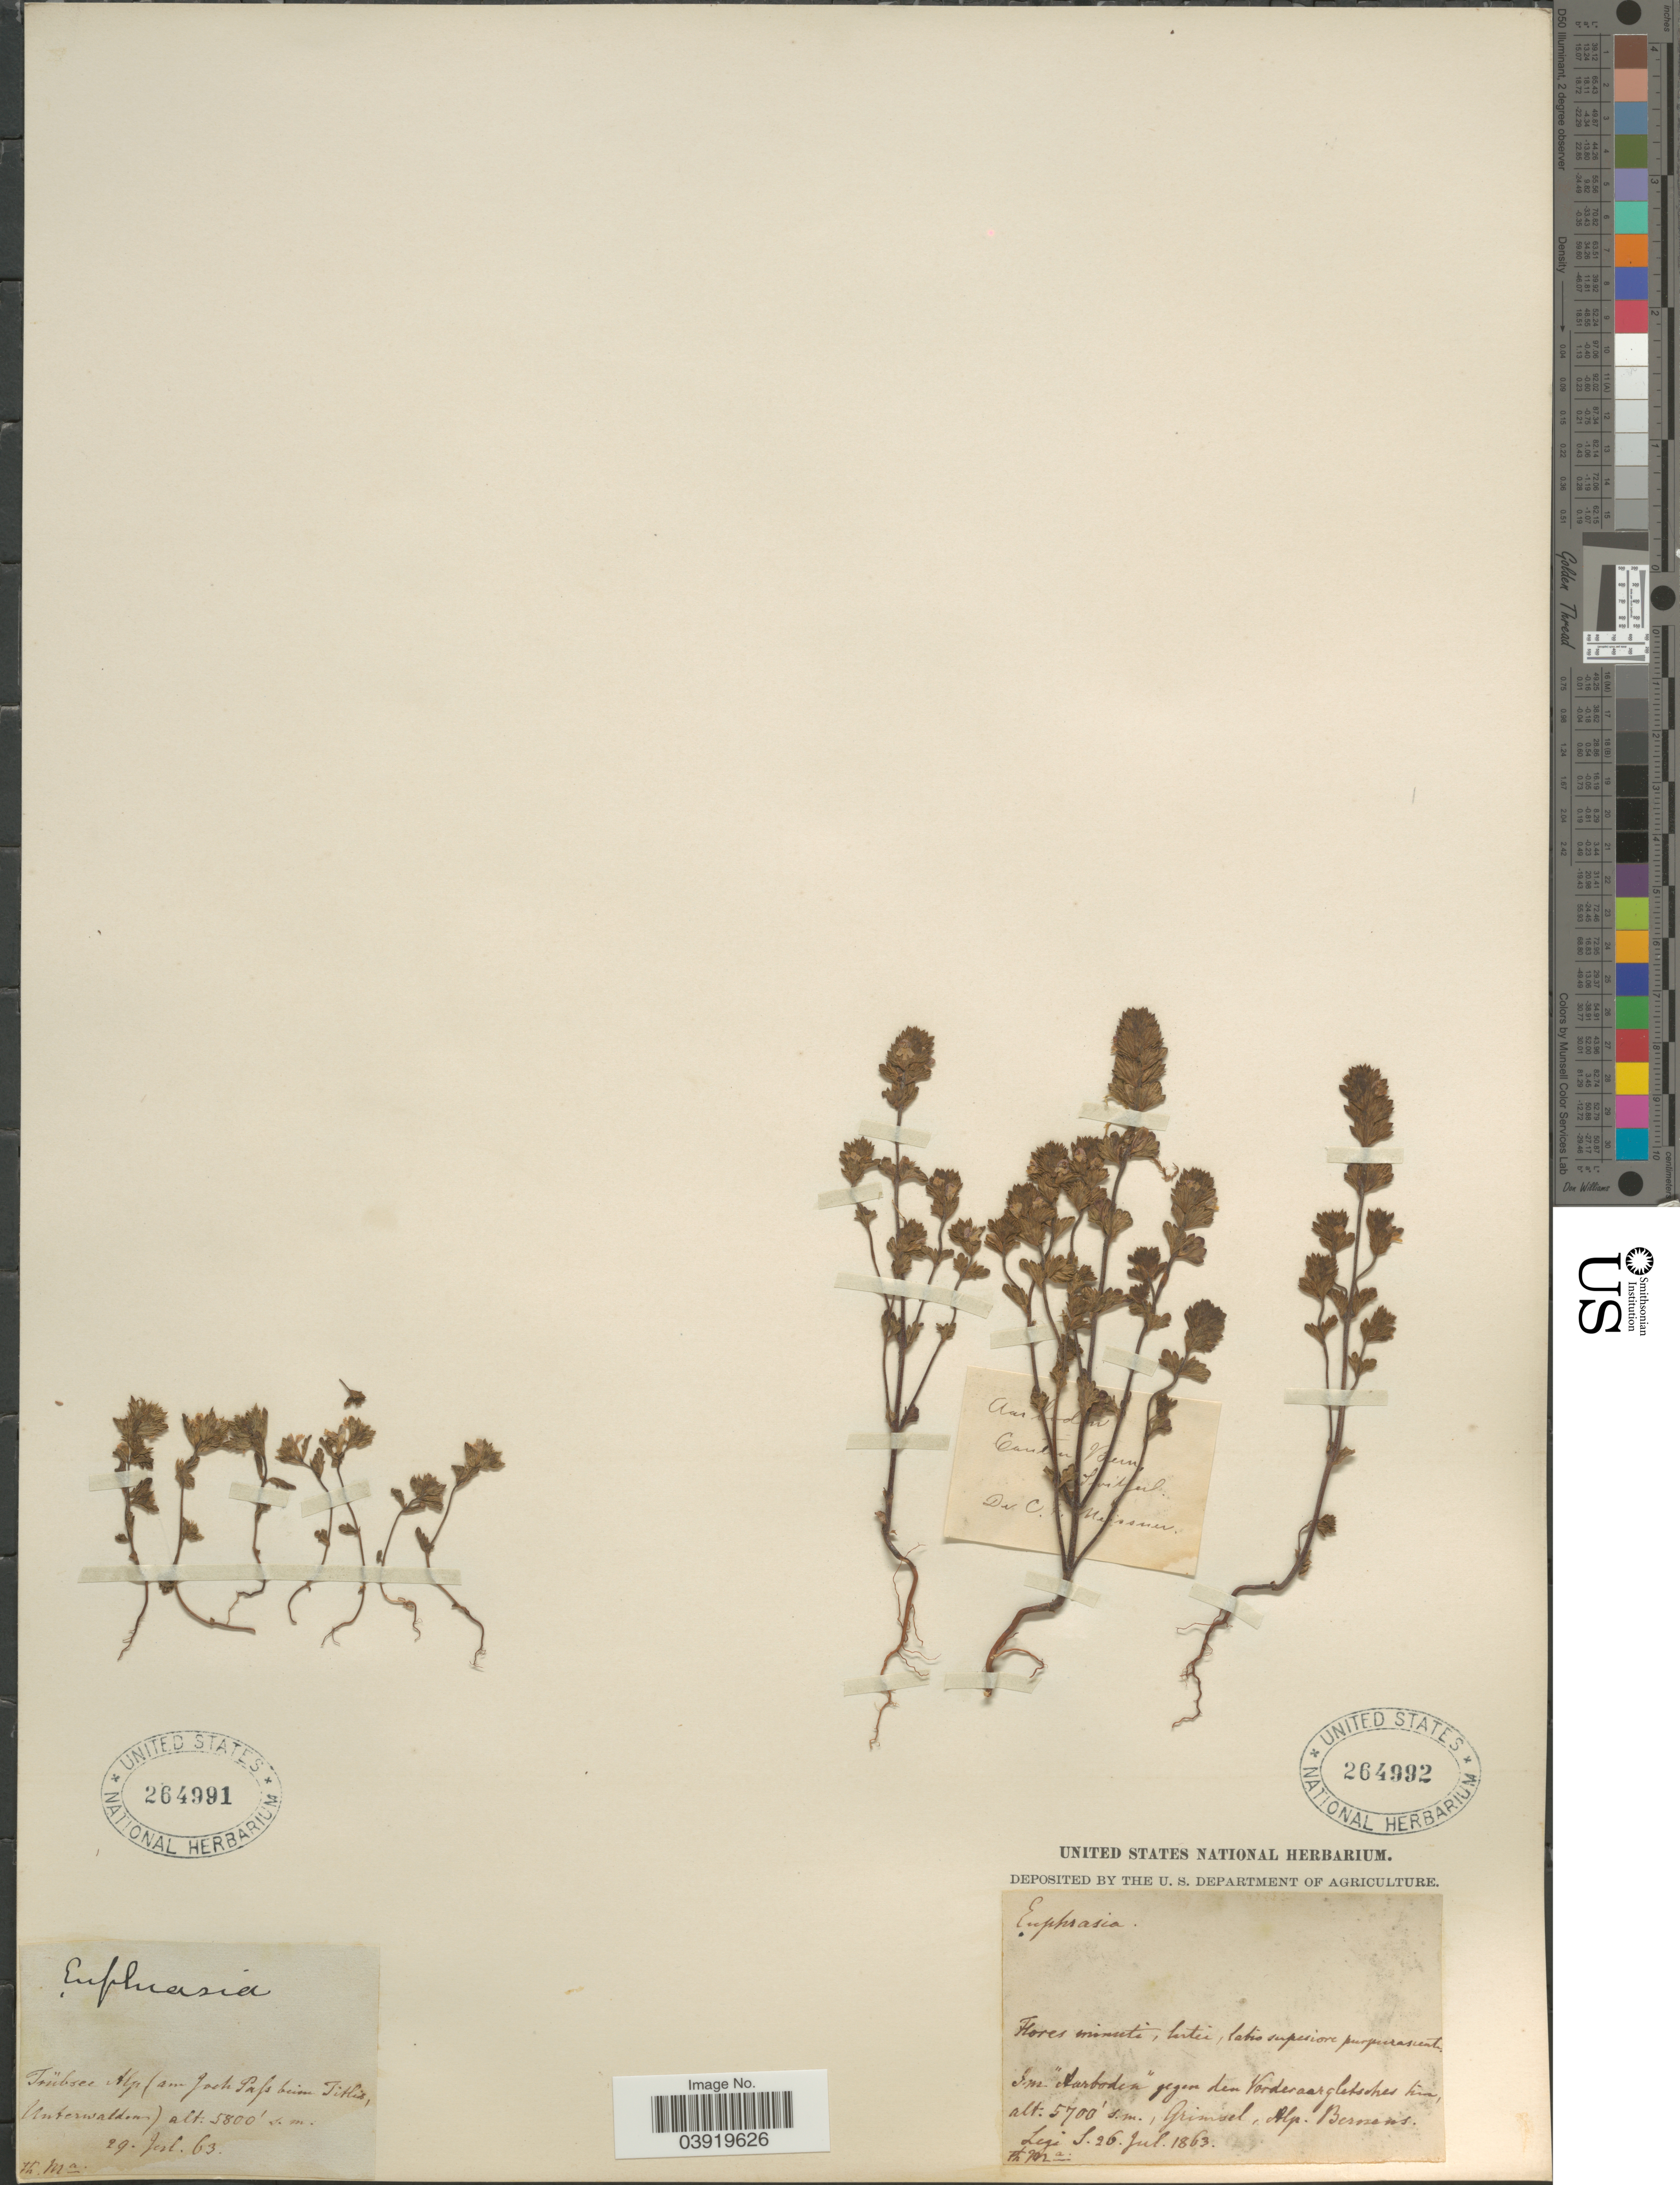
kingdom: Plantae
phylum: Tracheophyta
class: Magnoliopsida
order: Lamiales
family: Orobanchaceae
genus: Euphrasia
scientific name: Euphrasia sp.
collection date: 1863-07-26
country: Switzerland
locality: Im "Aurboden" jegen den Vorderaarglatschen kin, Grimsel, Alp. Bernens.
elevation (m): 1737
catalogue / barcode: US 264992-2